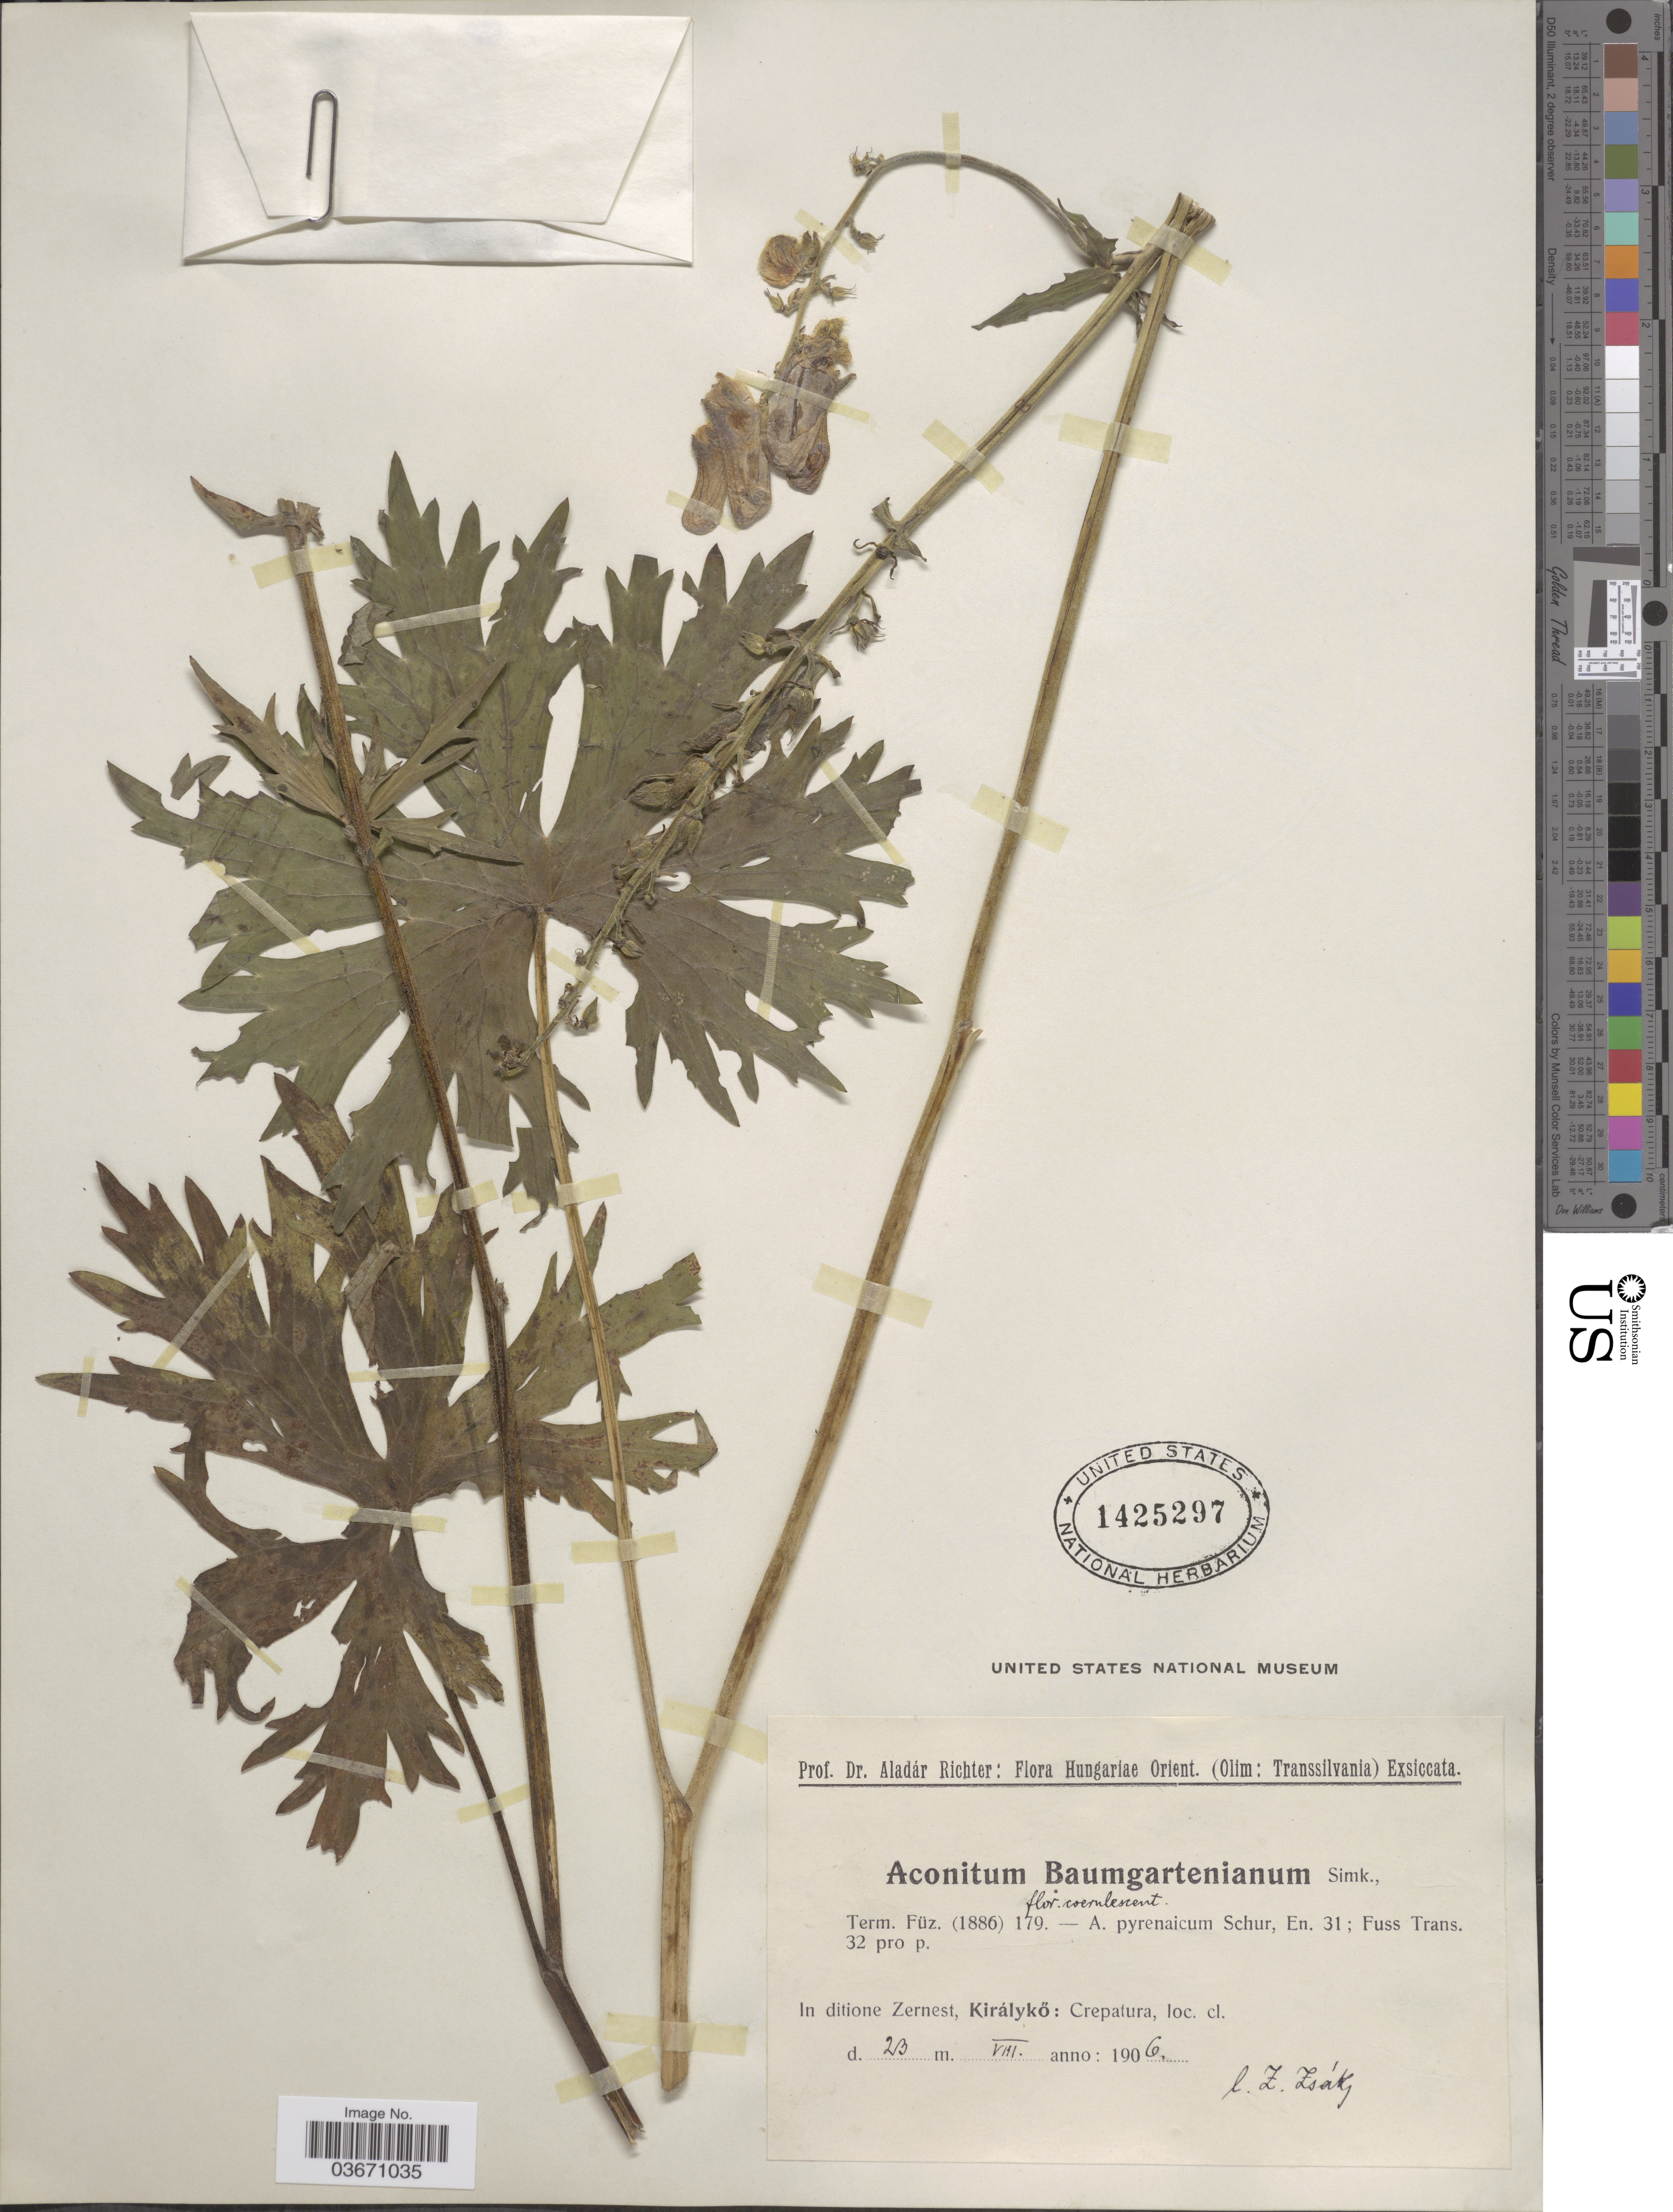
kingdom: Plantae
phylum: Tracheophyta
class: Magnoliopsida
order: Ranunculales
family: Ranunculaceae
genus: Aconitum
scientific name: Aconitum x baumgartenianum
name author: Simonk.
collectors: Z. Zsak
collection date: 1906-08-23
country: Hungary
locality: Hungariae Orient. (Olim: Transsilvania). In ditione Zernest, Királykö: Crepatura, loc. cl.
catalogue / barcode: US 1425297